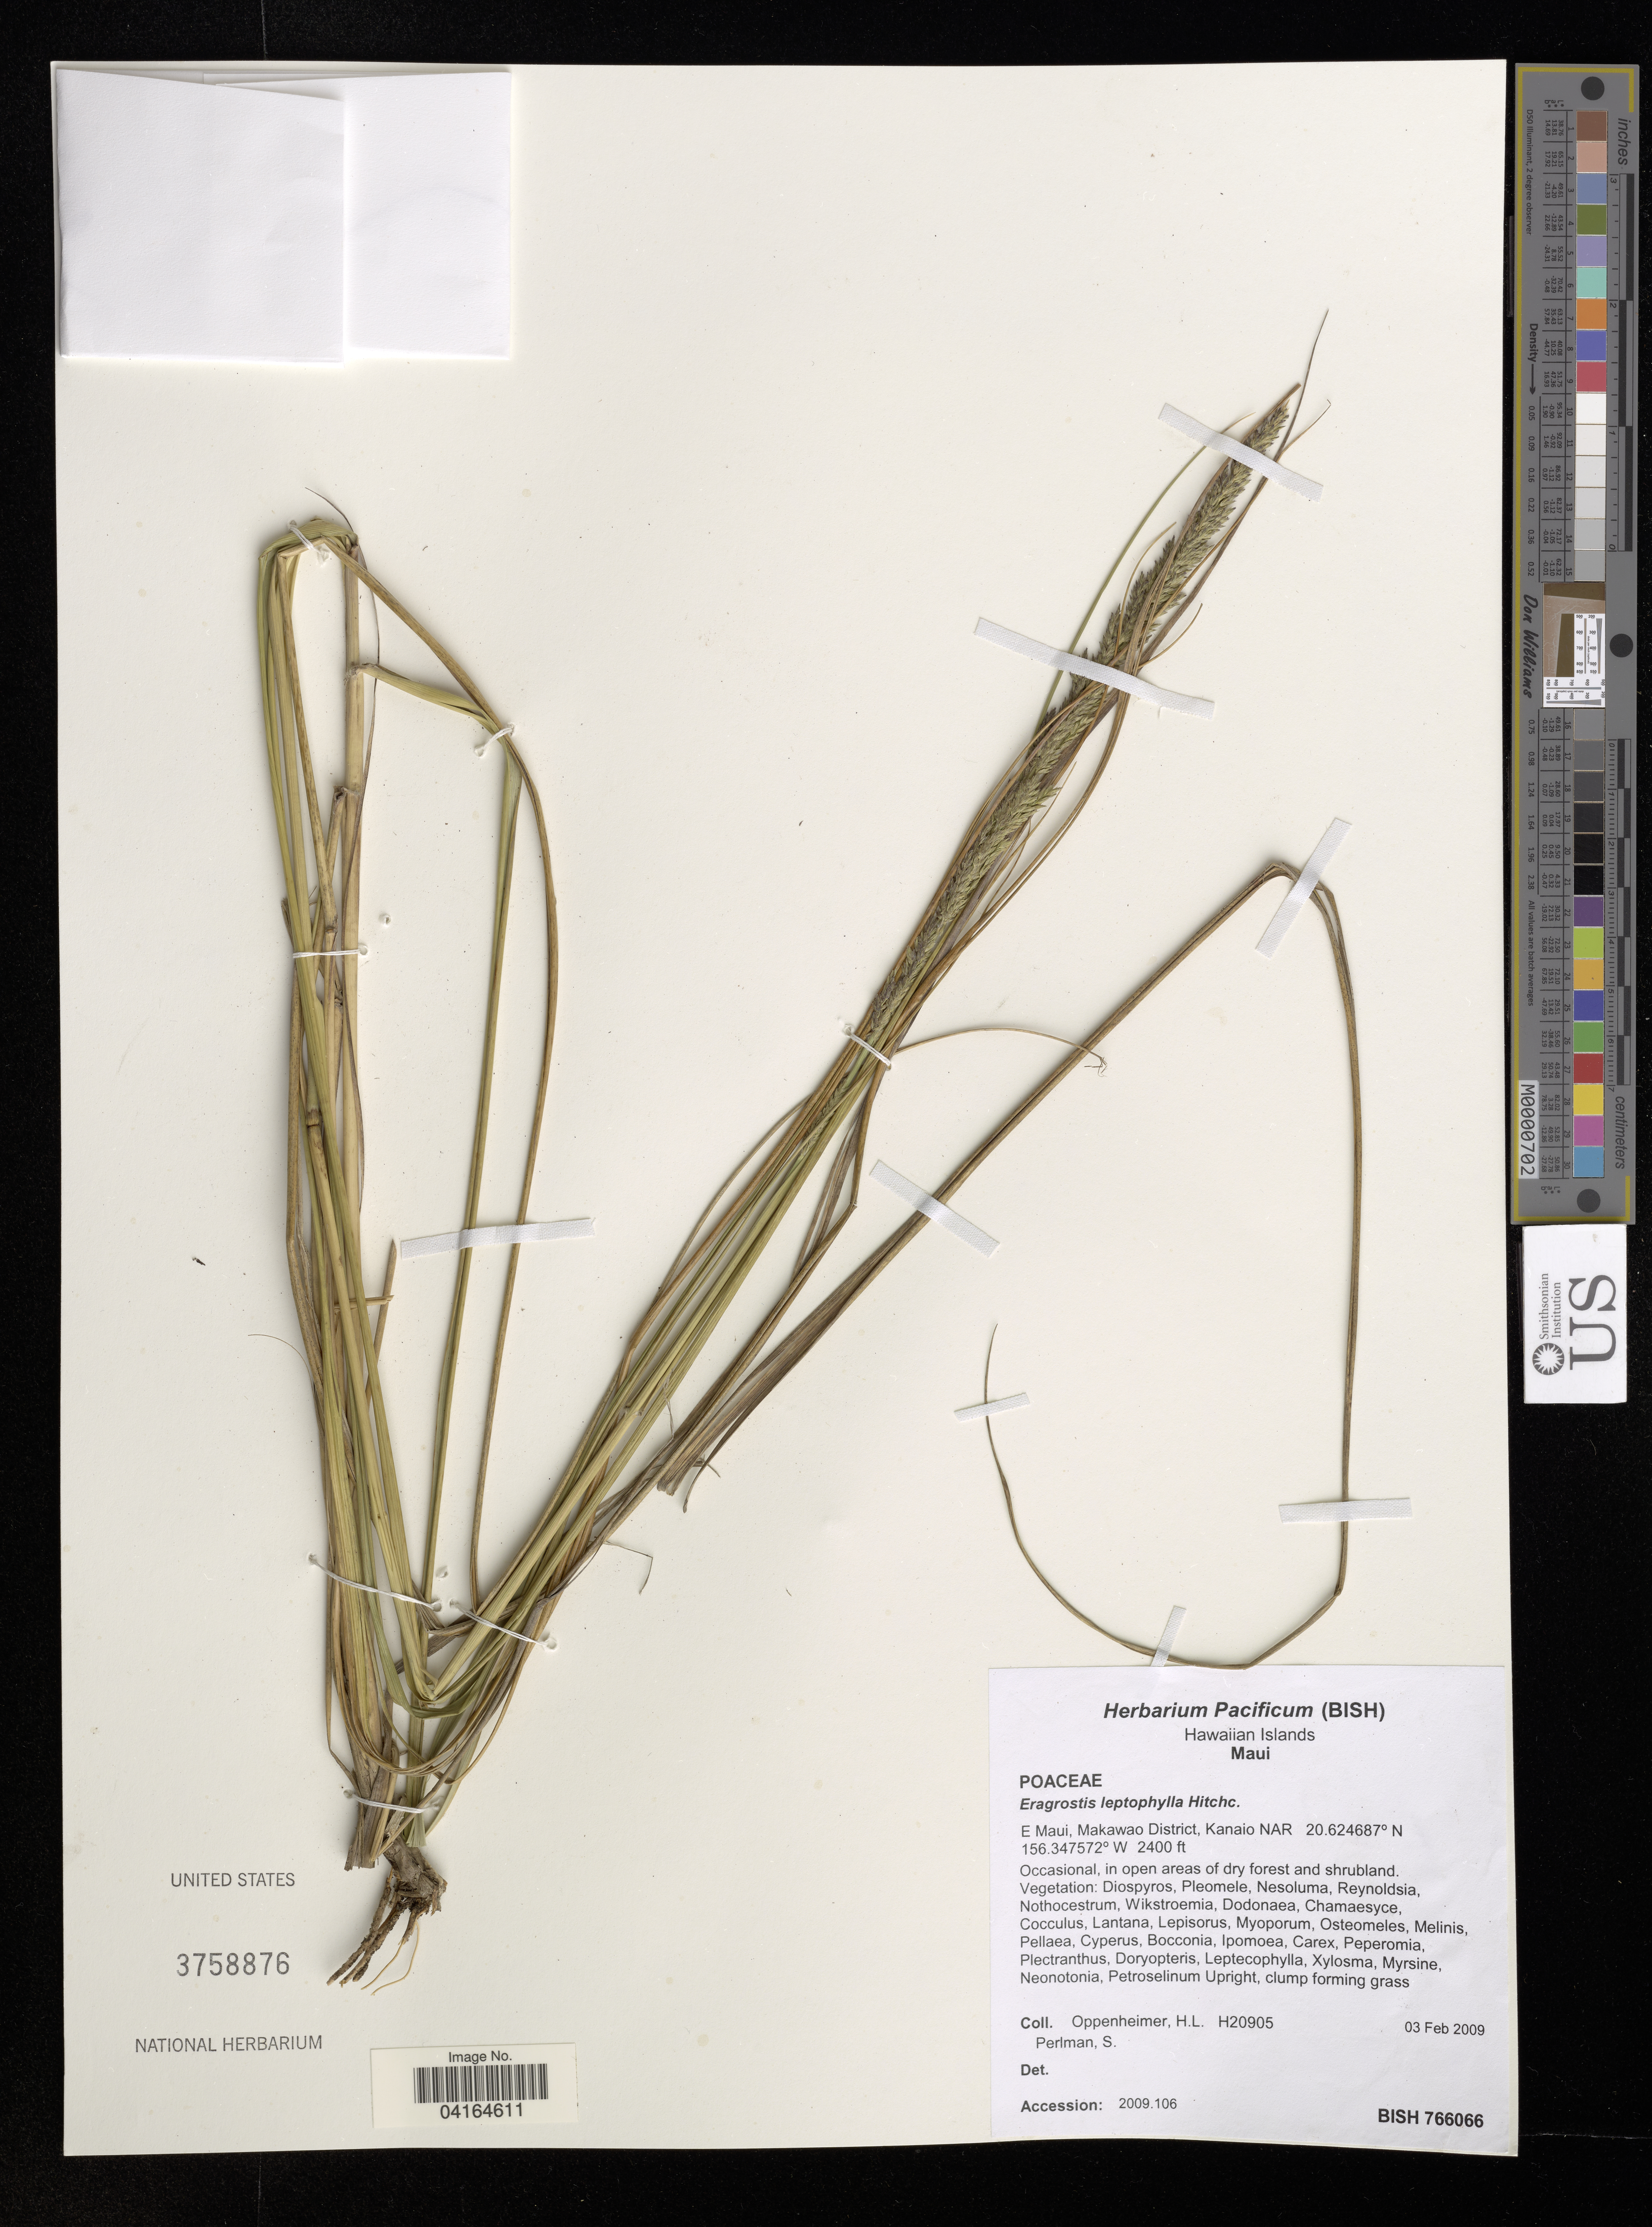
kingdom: Plantae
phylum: Tracheophyta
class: Liliopsida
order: Poales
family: Poaceae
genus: Eragrostis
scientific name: Eragrostis leptophylla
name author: Hitchc.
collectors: H. L. Oppenheimer & S. Perlman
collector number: H20905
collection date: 2009-02-03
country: United States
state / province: Hawaii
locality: Hawaiian Islands. Maui. E Maui, Makawao District, Kanaio NAR.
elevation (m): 732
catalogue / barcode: US 3758876